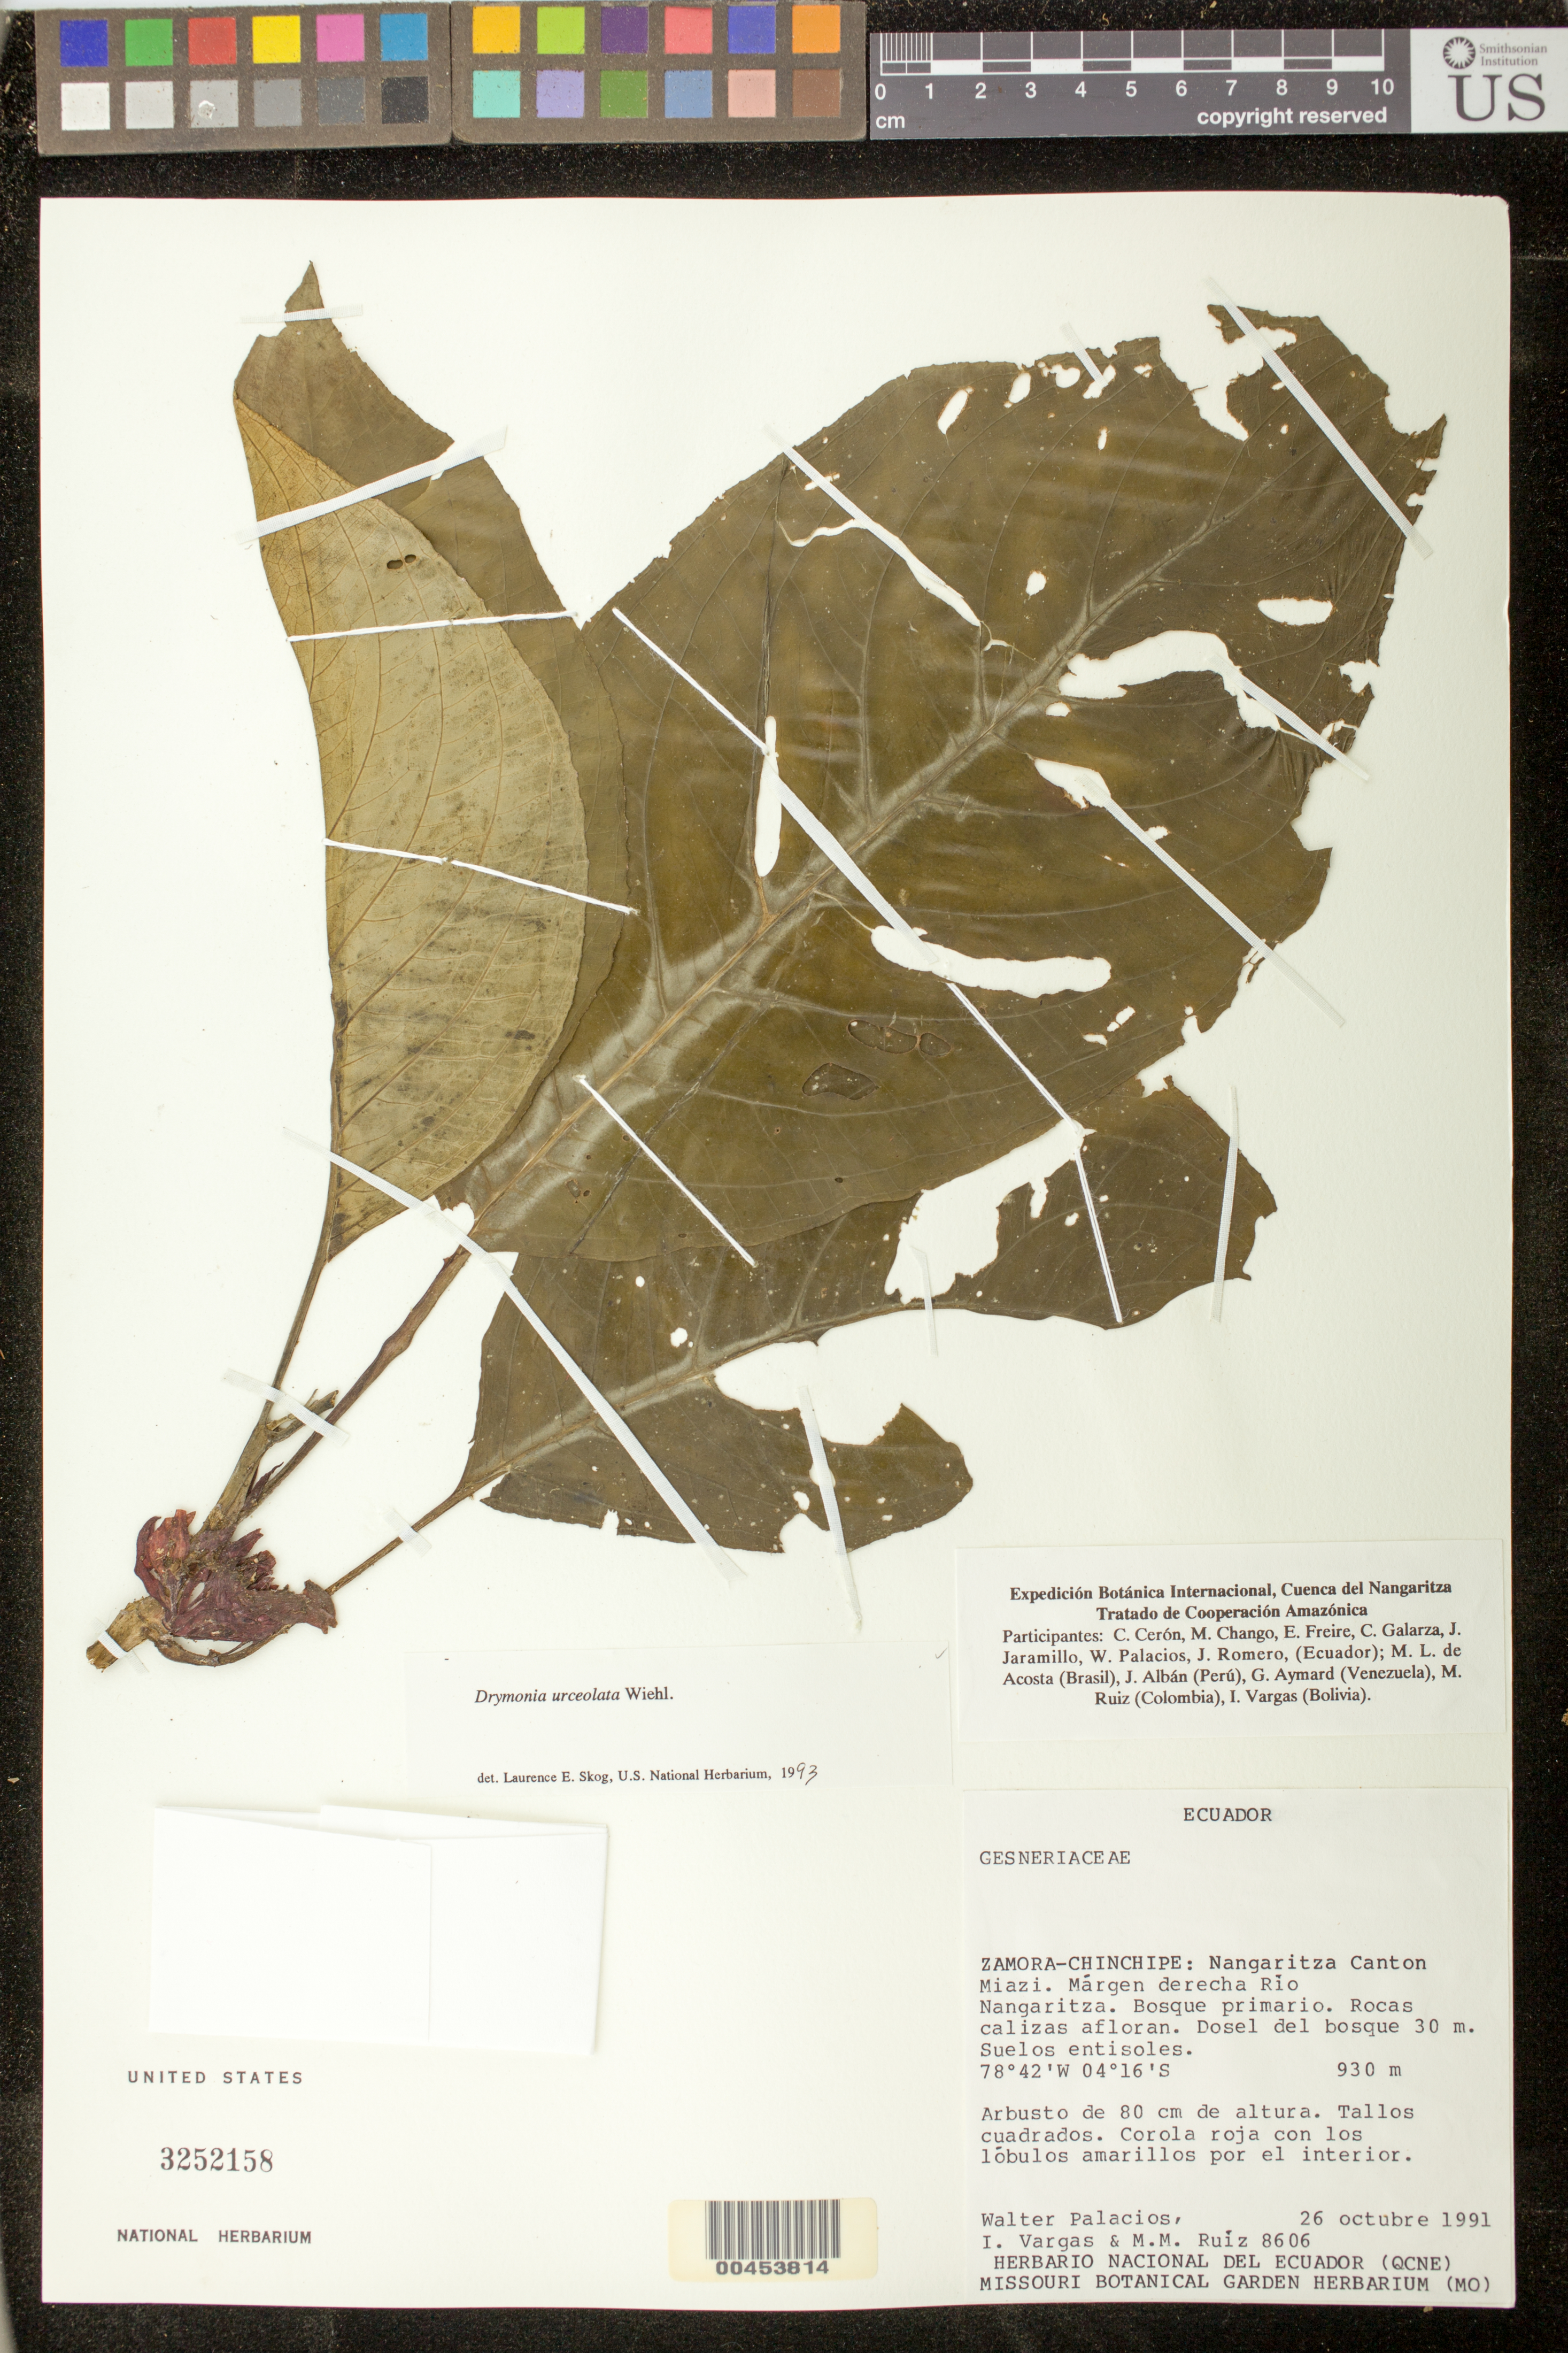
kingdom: Plantae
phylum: Tracheophyta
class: Magnoliopsida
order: Lamiales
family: Gesneriaceae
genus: Drymonia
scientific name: Drymonia urceolata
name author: Wiehler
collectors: W. Palacios, I. Vargas & M. M. Ruíz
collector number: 8606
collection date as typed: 26 Oct 1991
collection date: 1991-10-26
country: Ecuador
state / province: Zamora-Chinchipe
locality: Nangaritza Canton, Miazi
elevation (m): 930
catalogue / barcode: US 3252158